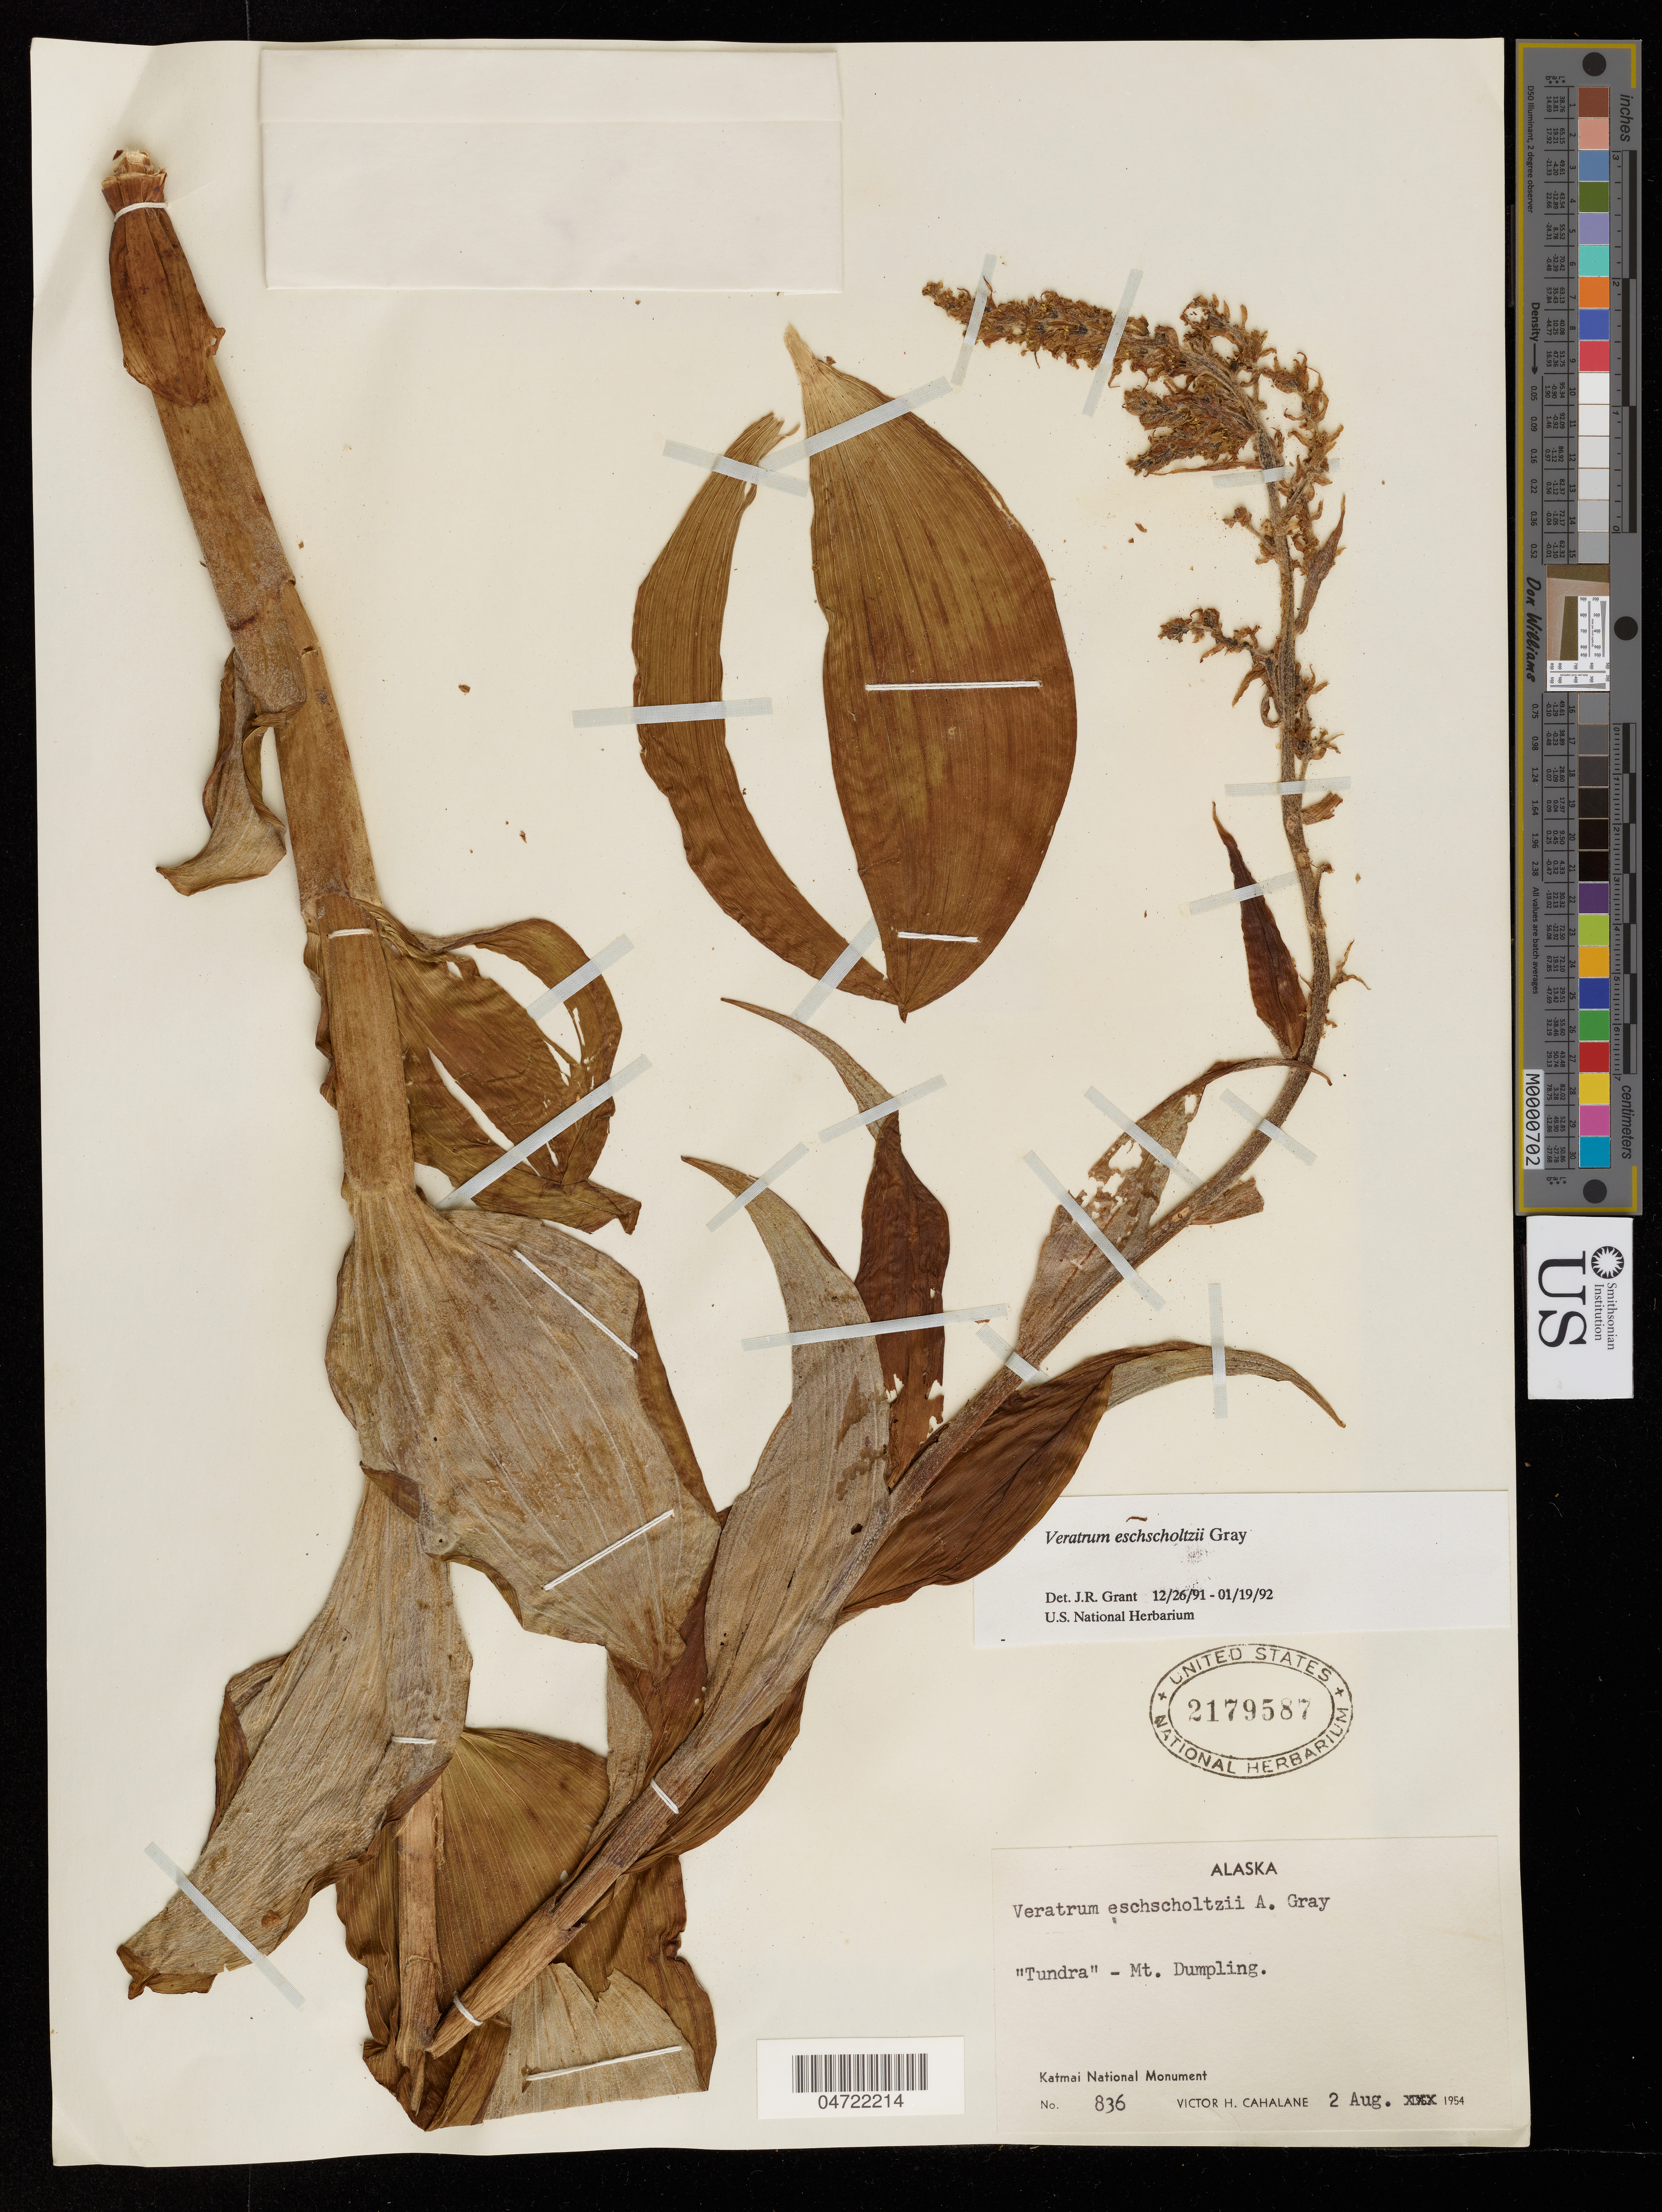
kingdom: Plantae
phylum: Tracheophyta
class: Liliopsida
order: Liliales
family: Melanthiaceae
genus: Veratrum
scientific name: Veratrum eschscholtzii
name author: A. Gray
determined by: Grant, J. R., (SWITZERLAND)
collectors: V. Cahalane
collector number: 836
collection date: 1954-08-02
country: United States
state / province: Alaska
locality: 'Tundra' - Mt Dumpling, Katmai National Monument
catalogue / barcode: US 2179587